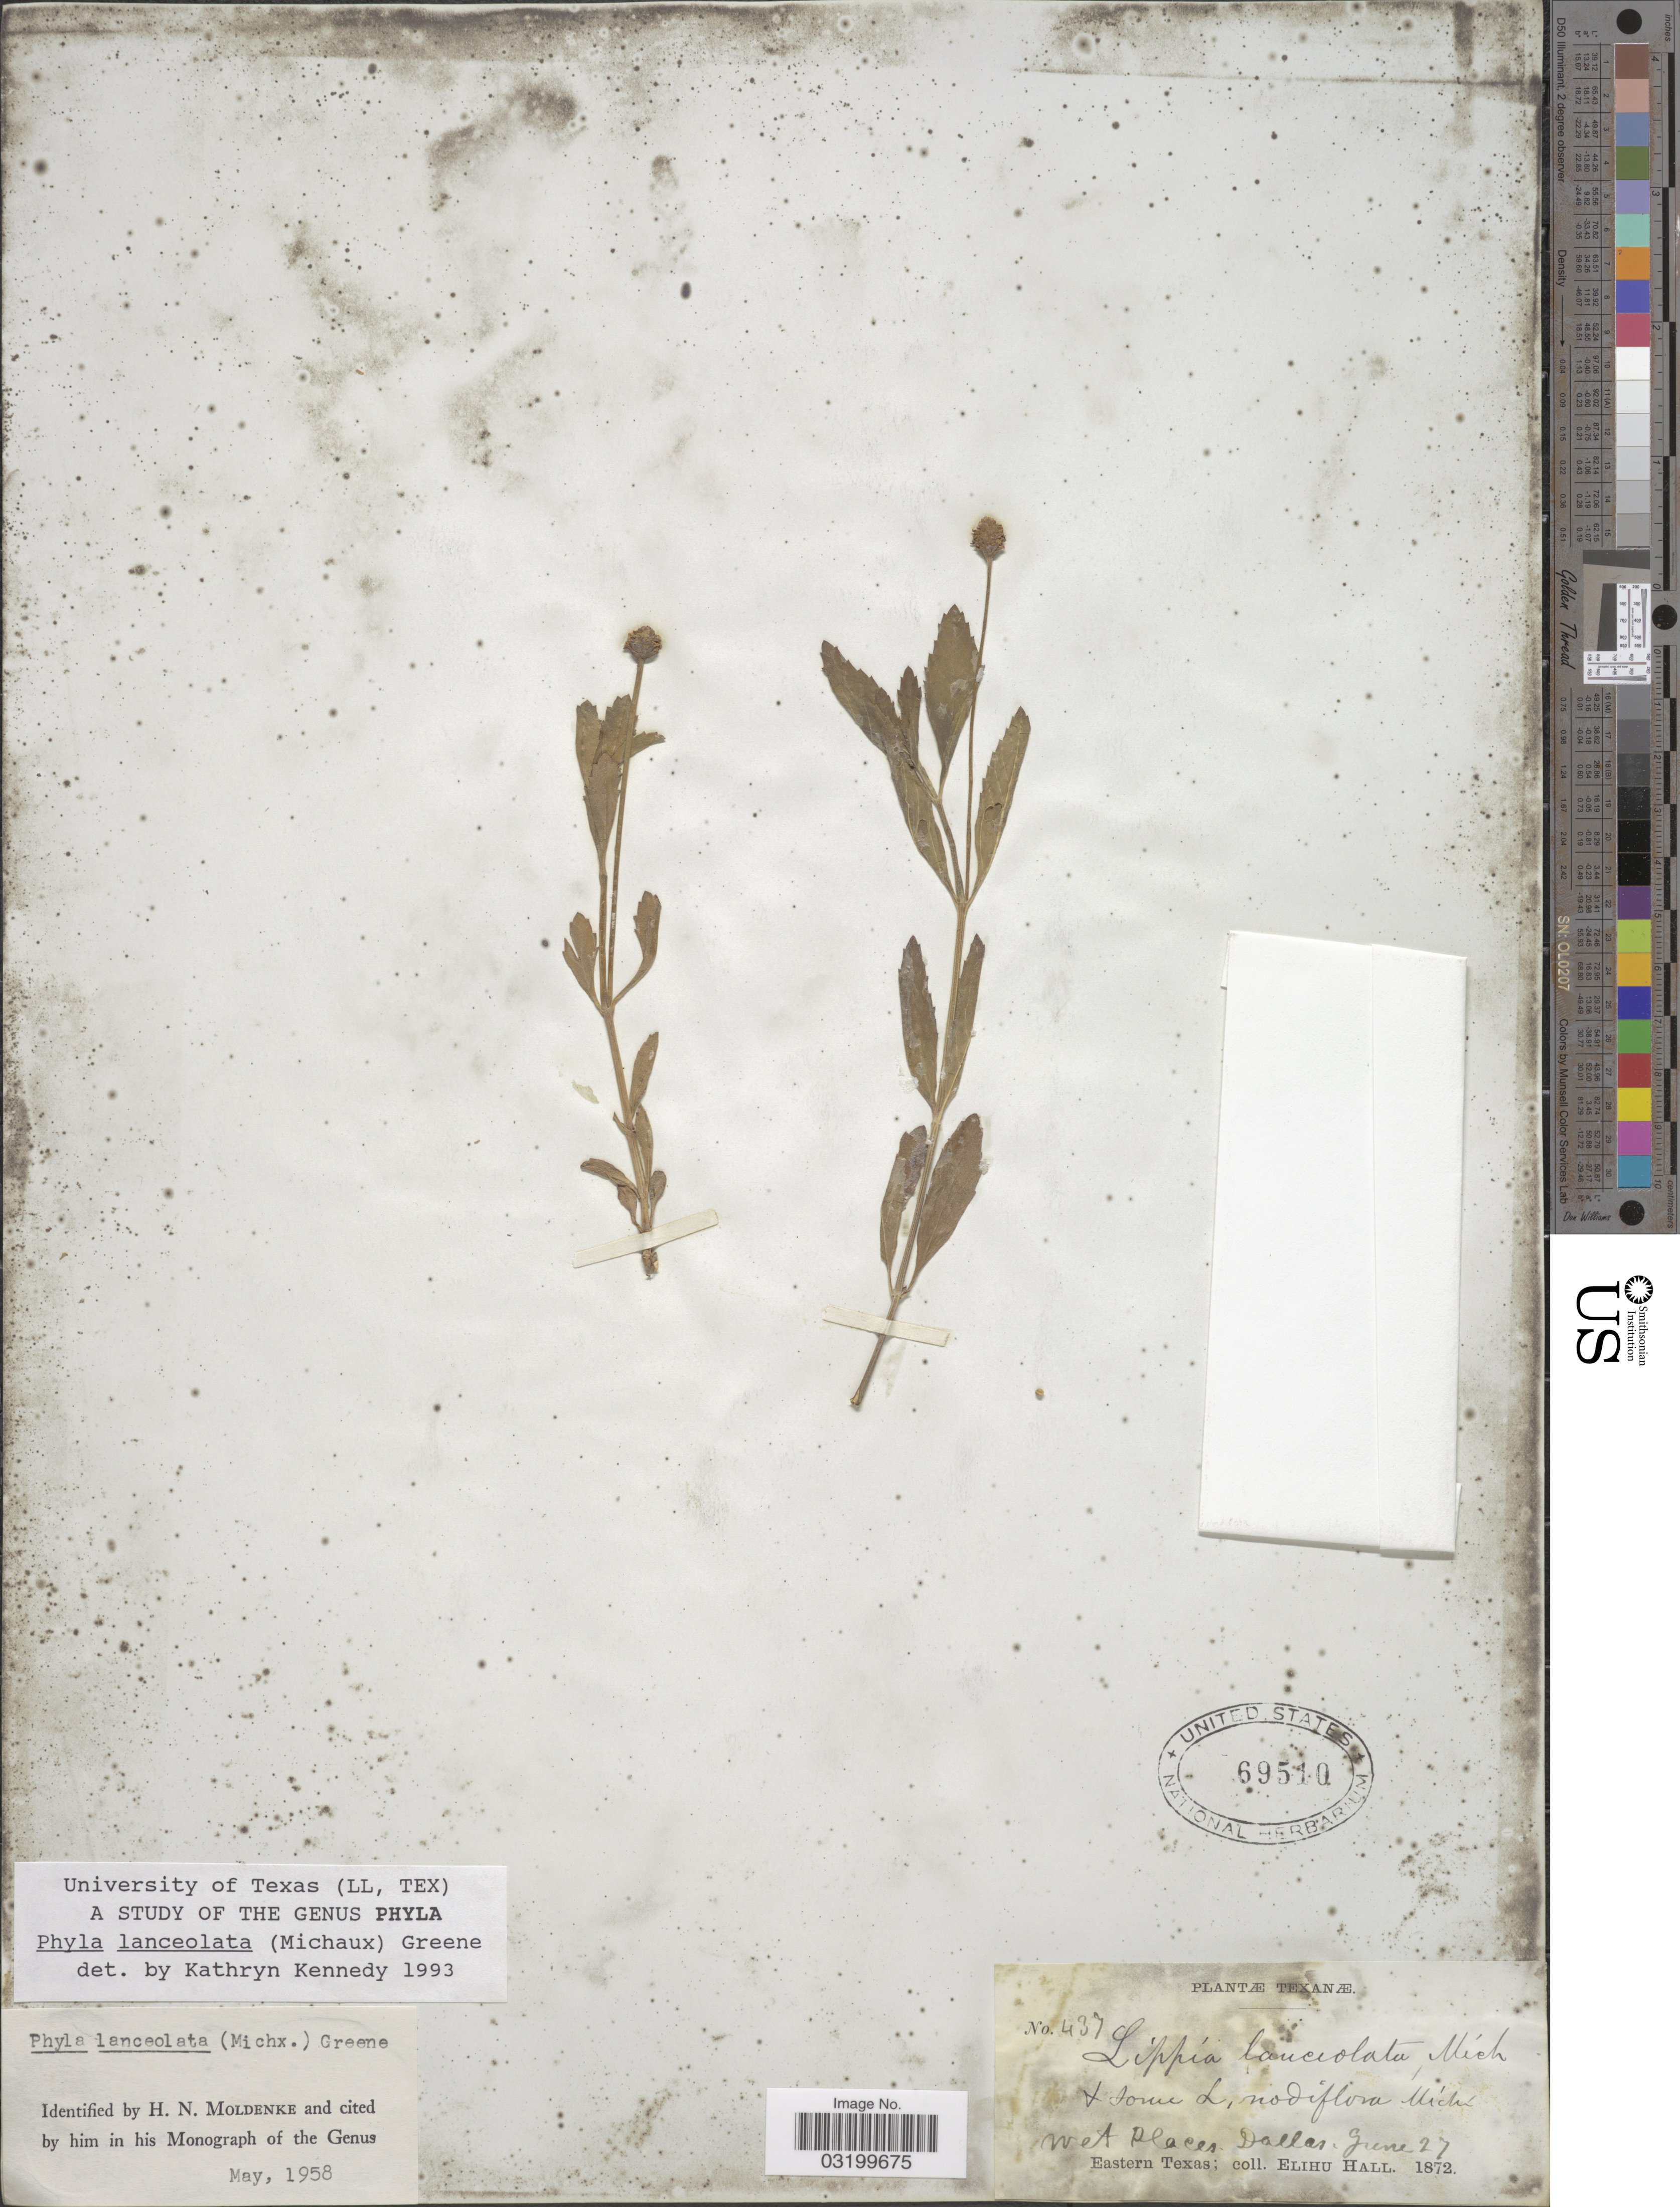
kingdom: Plantae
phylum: Tracheophyta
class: Magnoliopsida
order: Lamiales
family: Verbenaceae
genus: Phyla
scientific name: Phyla lanceolata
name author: (Michx.) Greene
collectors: E. Hall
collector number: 437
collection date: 1872-06-27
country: United States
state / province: Texas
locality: Wet places. Dallas. Eastern Texas.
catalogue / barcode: US 69510